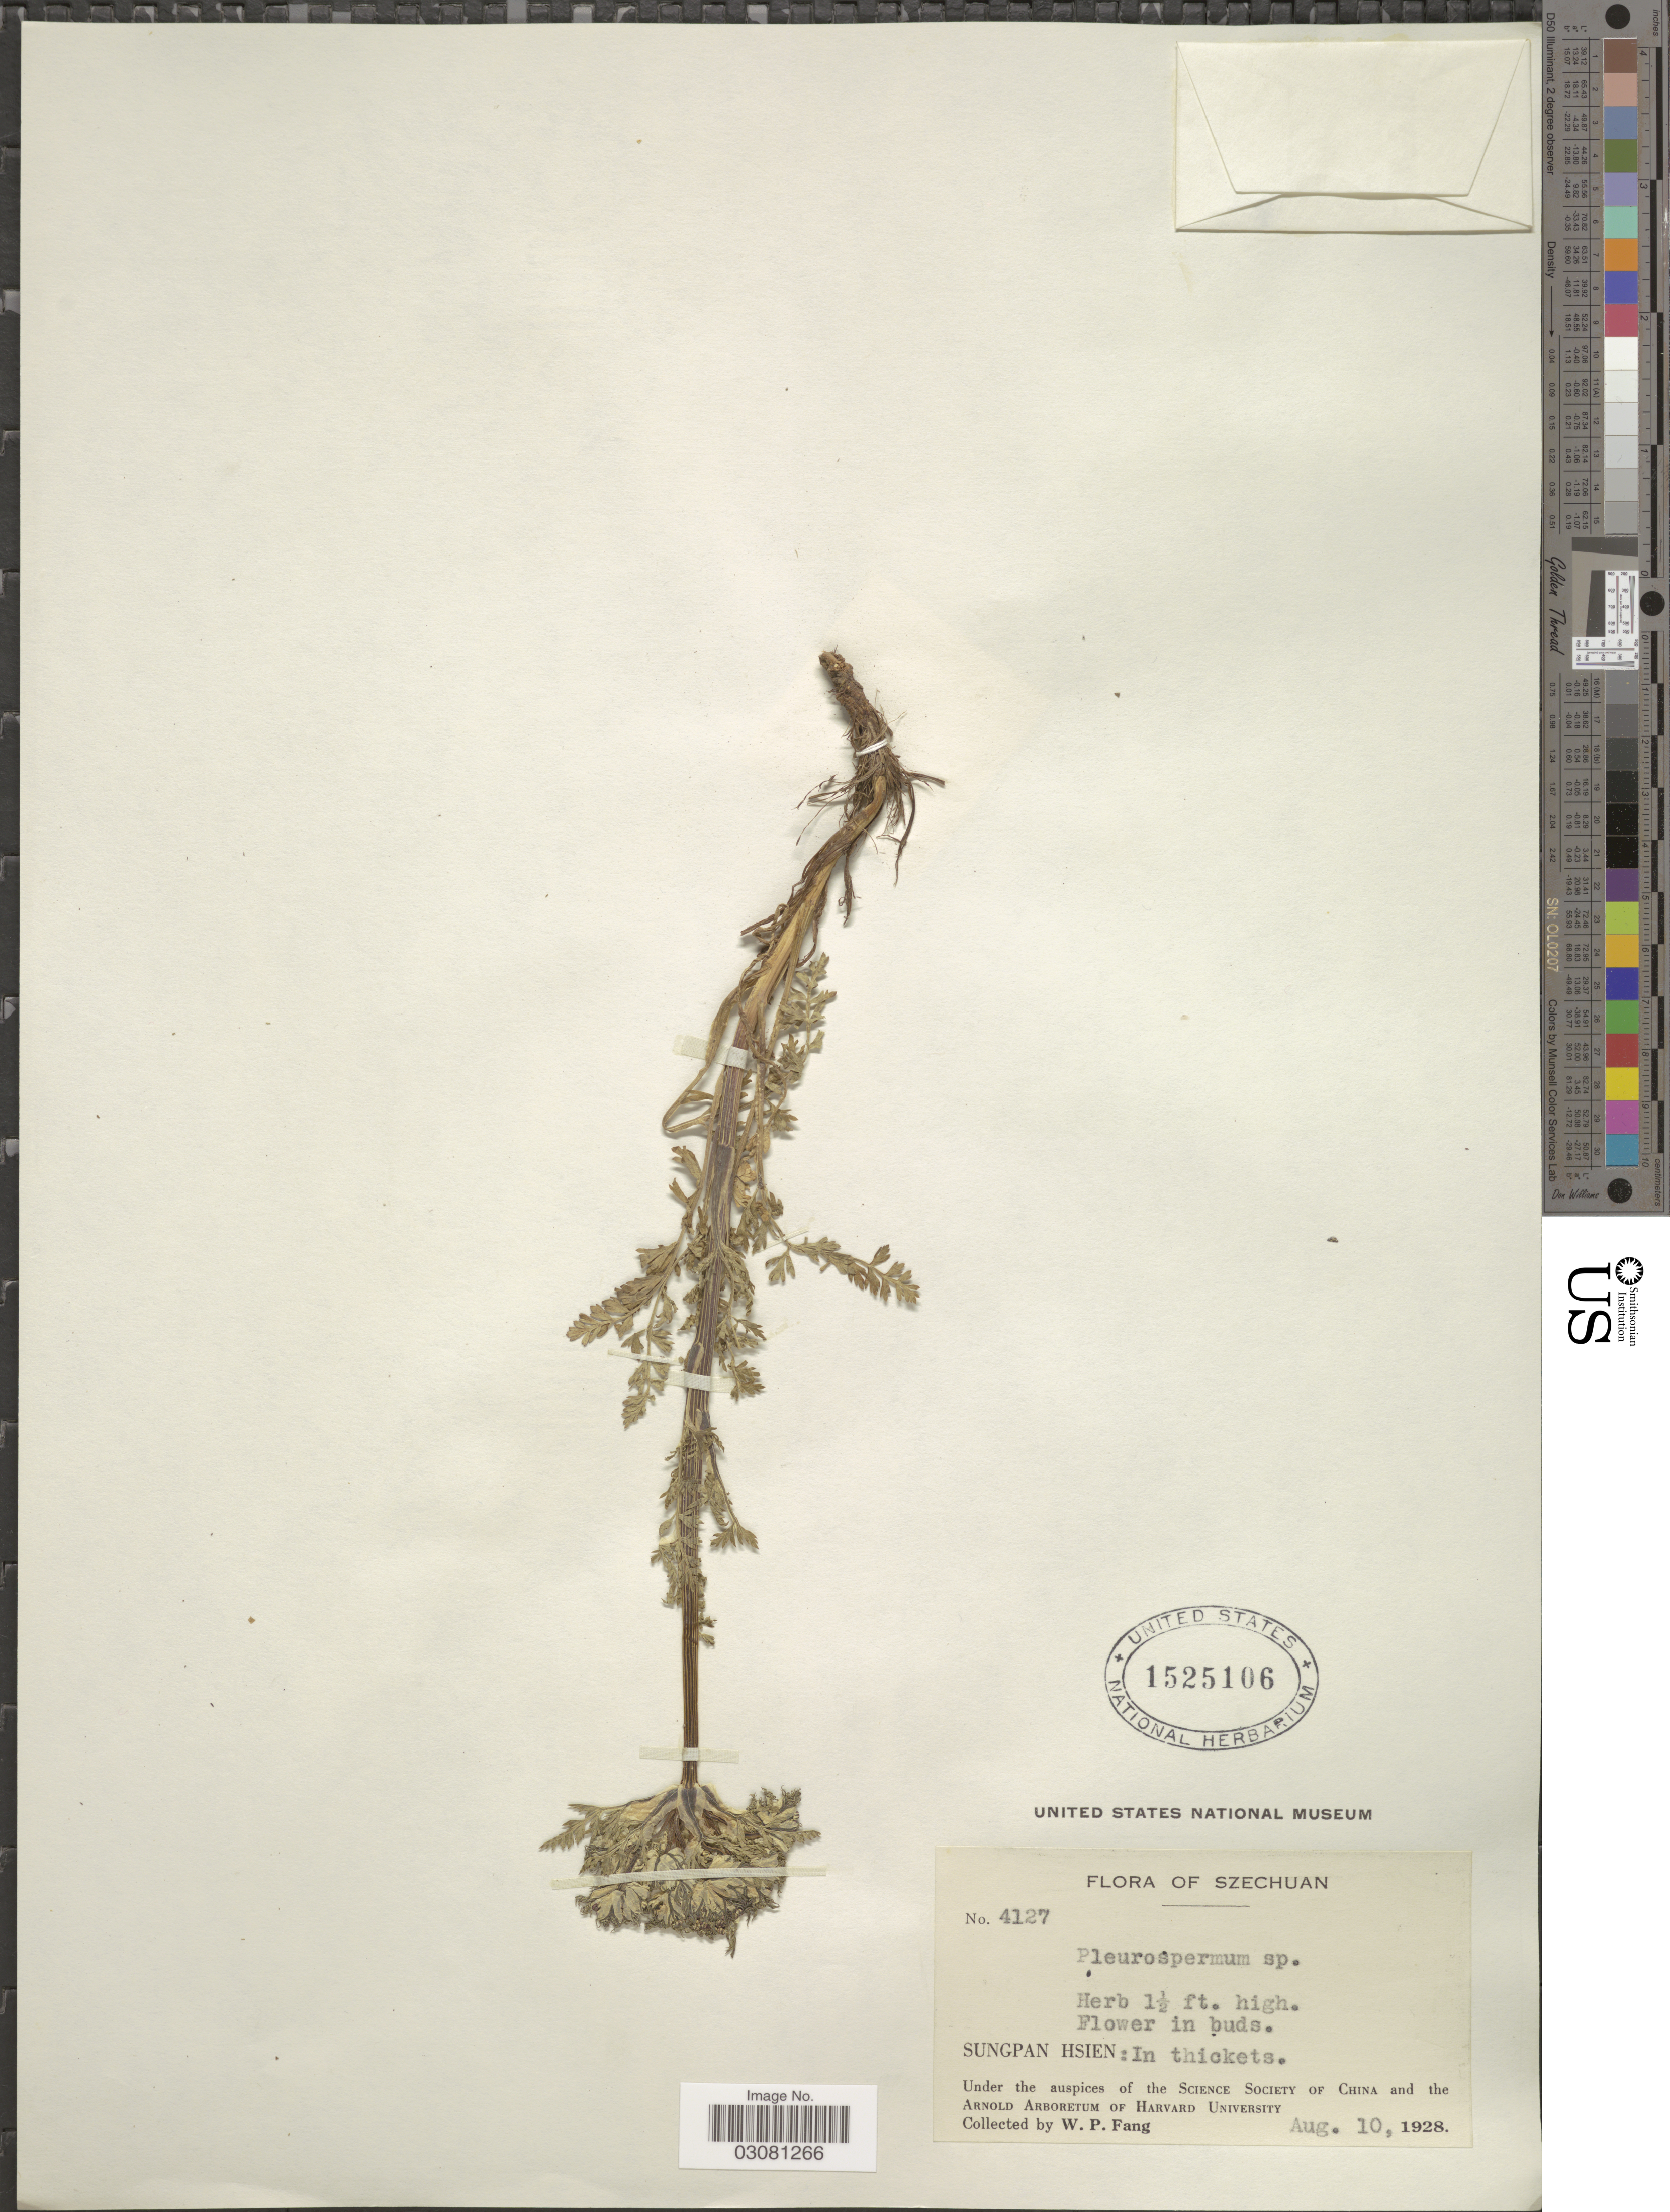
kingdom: Plantae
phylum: Tracheophyta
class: Magnoliopsida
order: Apiales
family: Apiaceae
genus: Pleurospermum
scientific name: Pleurospermum sp.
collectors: W. P. Fang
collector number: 4127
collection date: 1928-08-10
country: China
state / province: Sichuan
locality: Szechuan. Sungpan Hsien.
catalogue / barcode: US 1525106